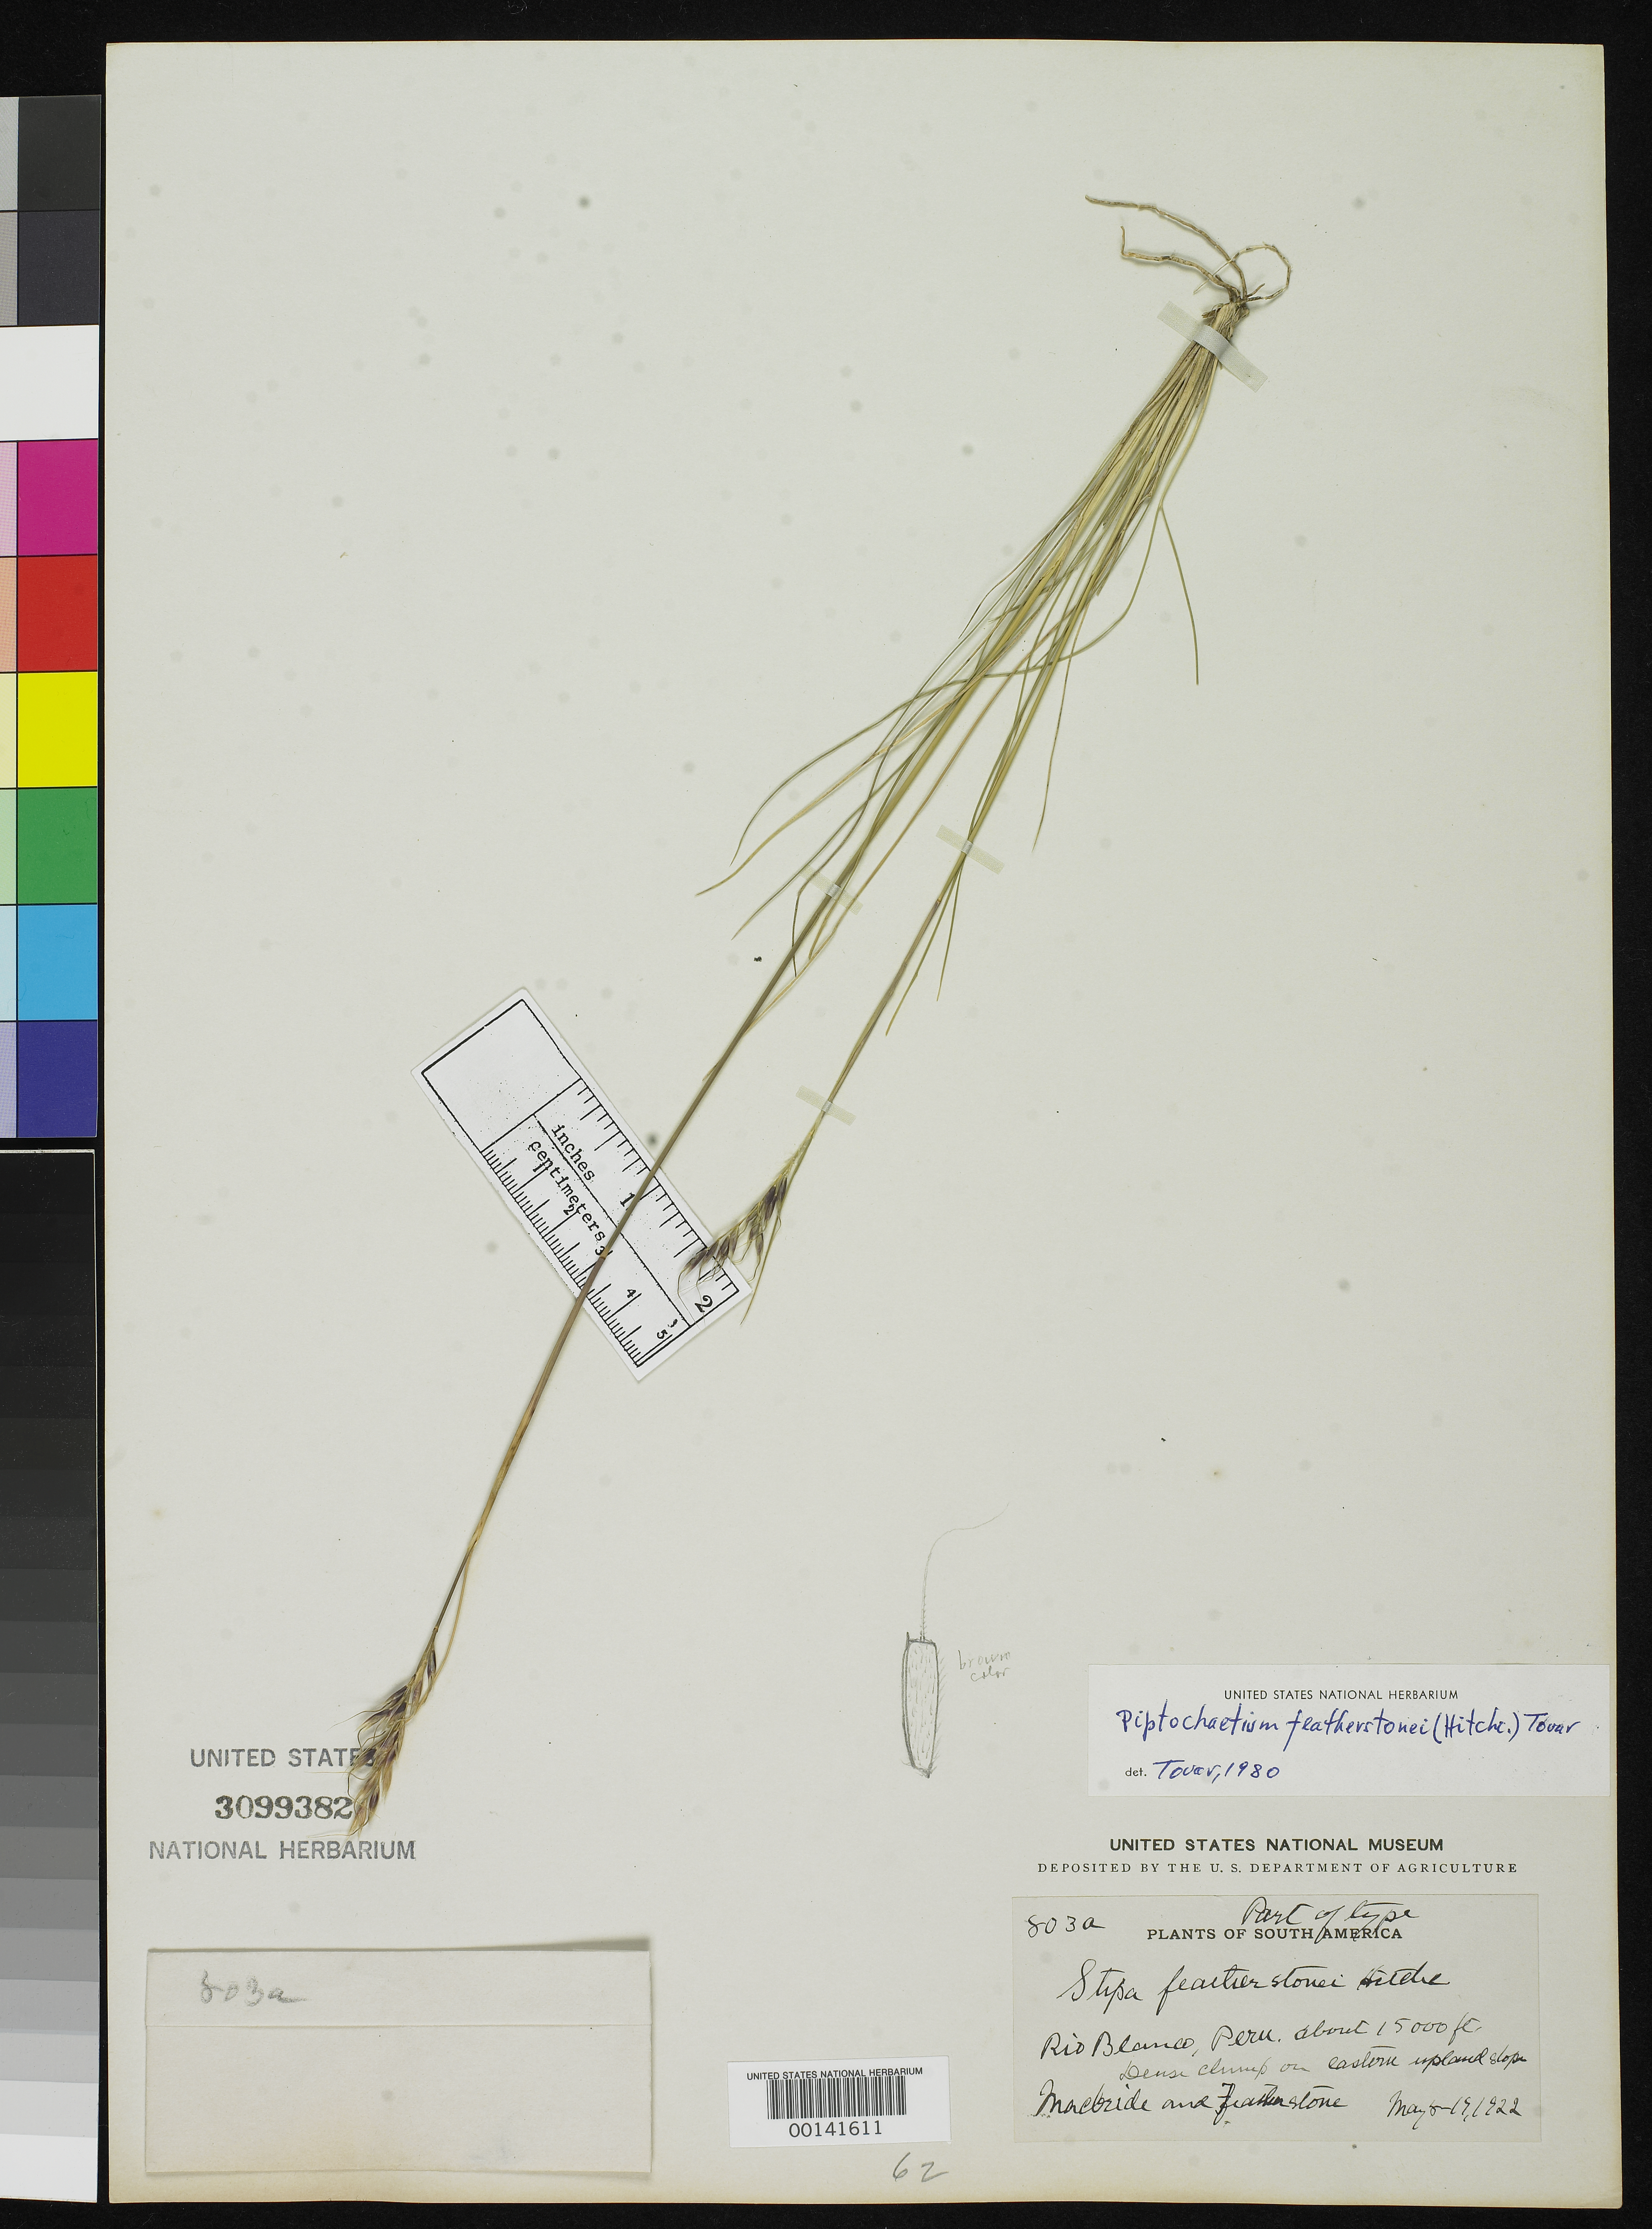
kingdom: Plantae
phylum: Tracheophyta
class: Liliopsida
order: Poales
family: Poaceae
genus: Stipa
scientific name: Stipa featherstonei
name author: Hitchc.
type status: Isotype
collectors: J. F. Macbride & W. Featherstone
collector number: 803a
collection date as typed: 05 May 1922 to 19 May 1922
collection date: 1922-05-05/1922-05-19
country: Peru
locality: Río Blanco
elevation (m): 4572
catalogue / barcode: US 3099382